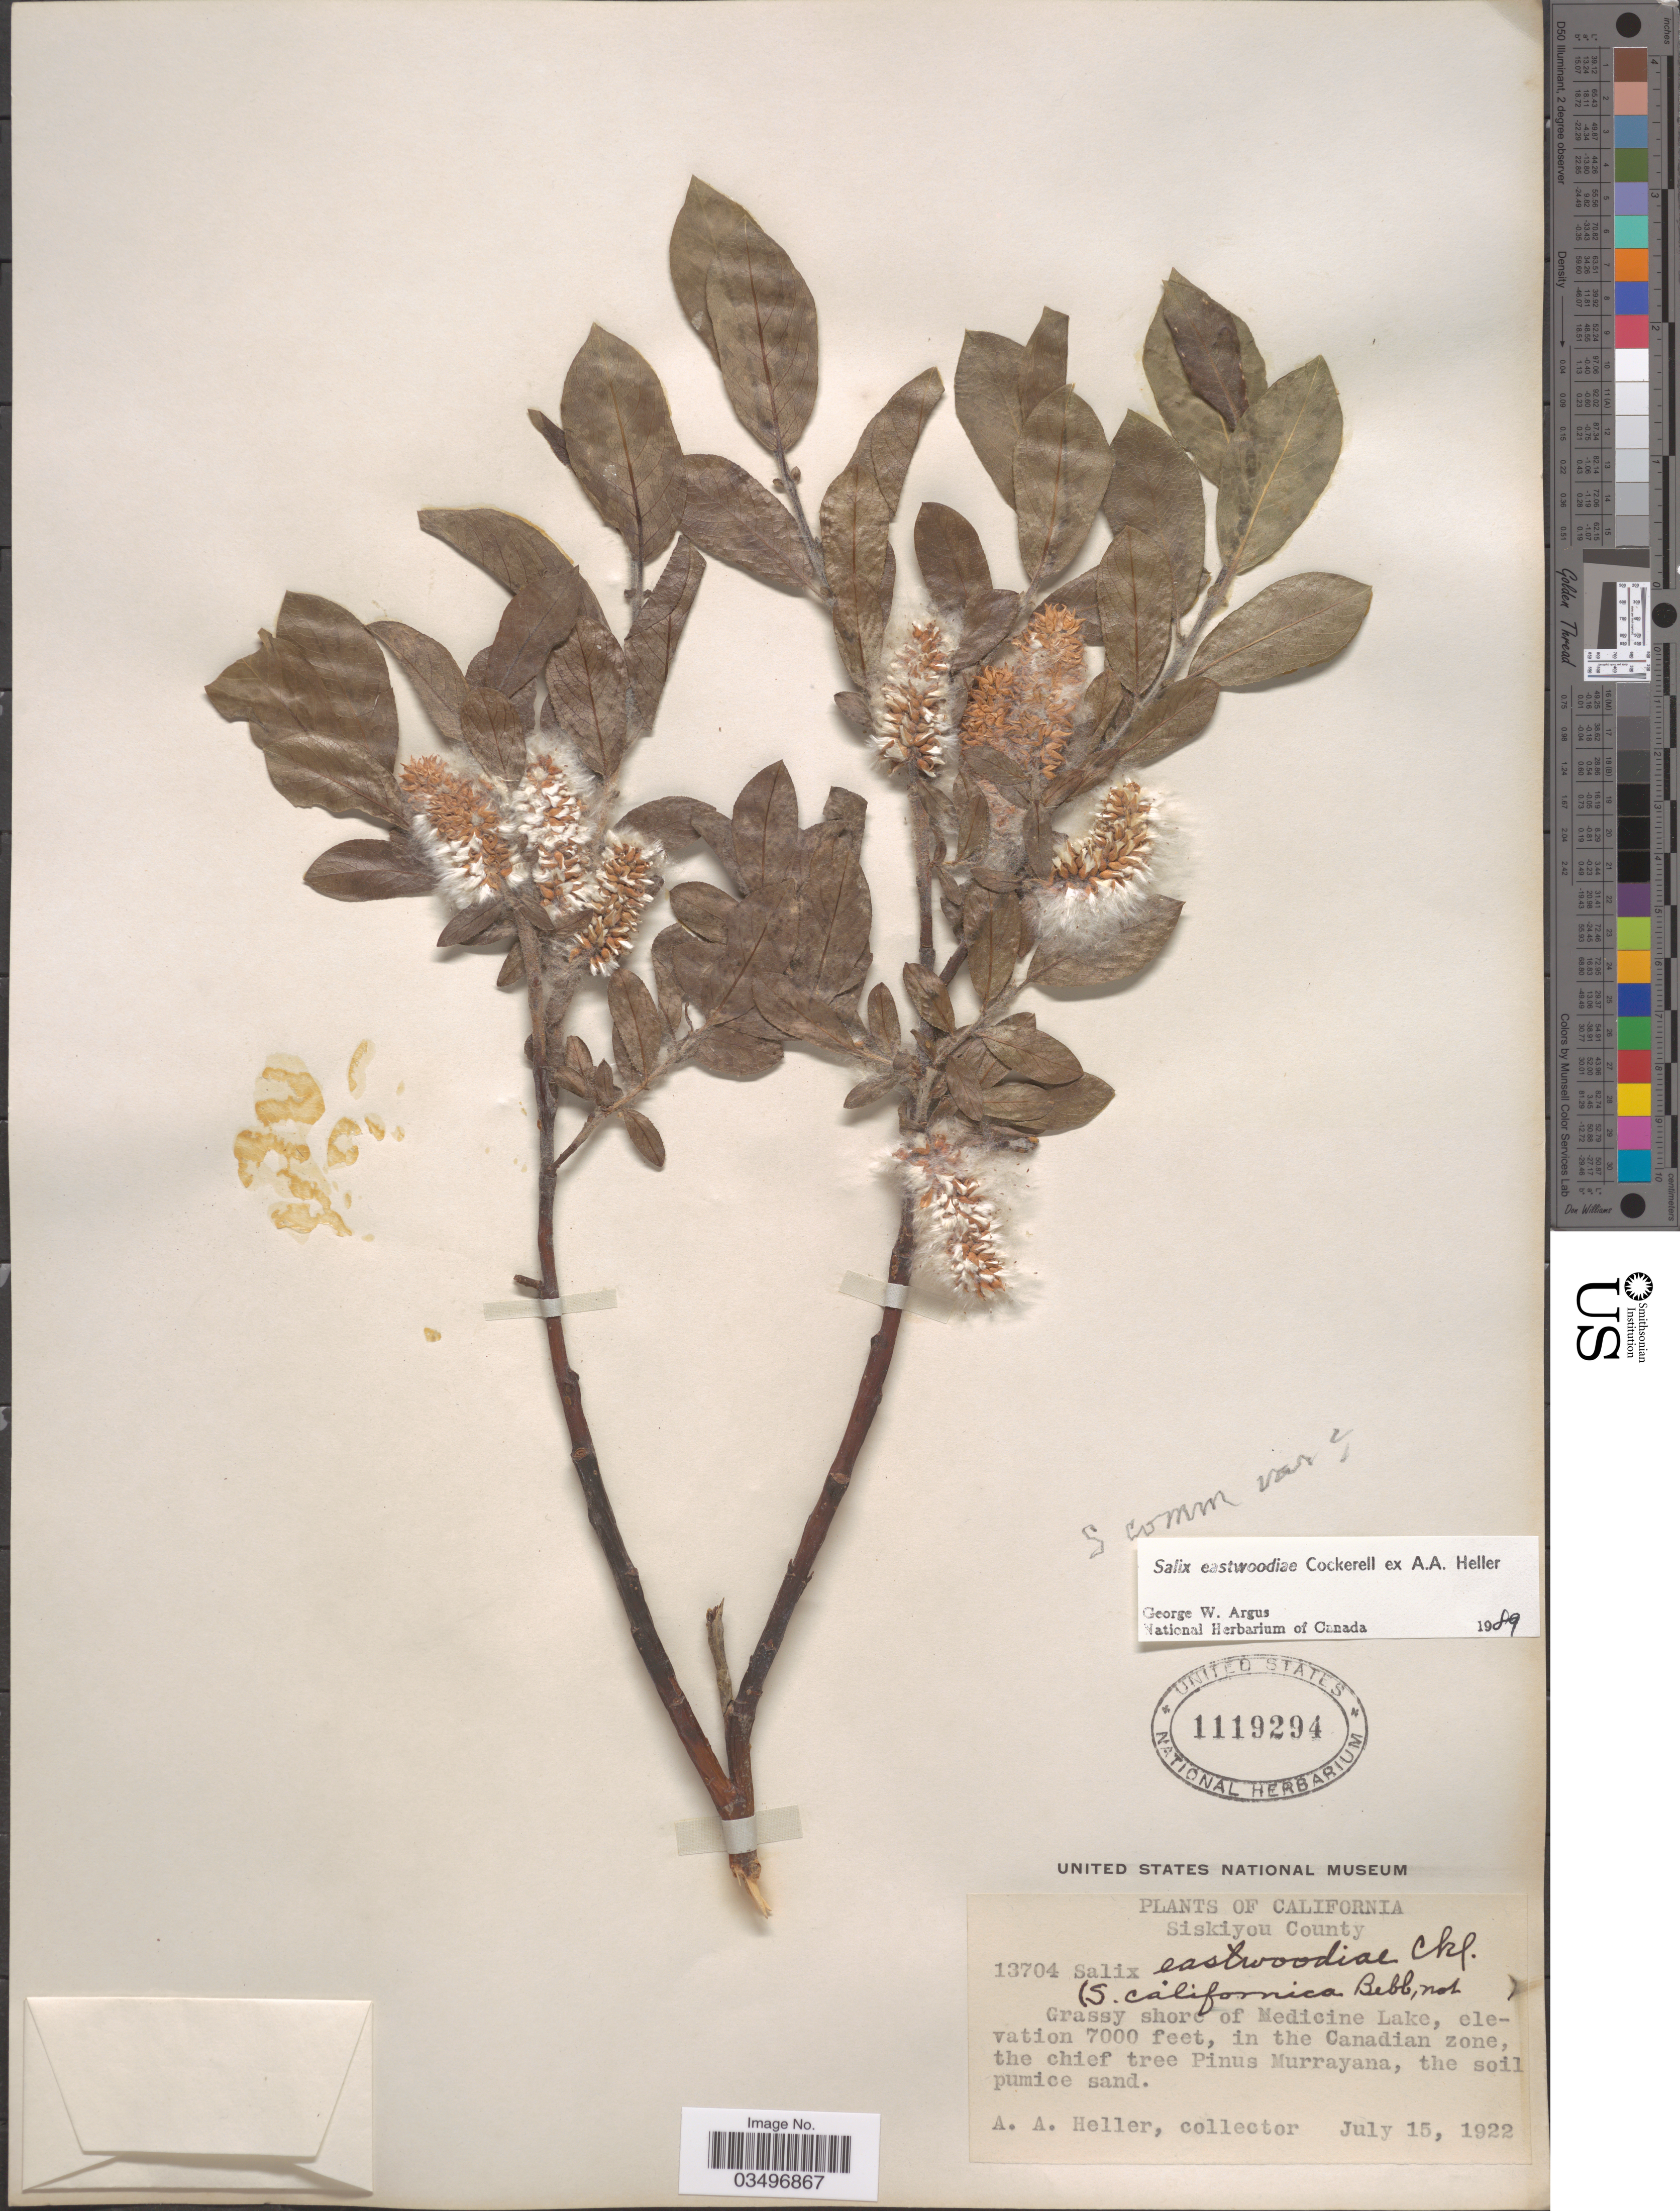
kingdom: Plantae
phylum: Tracheophyta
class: Magnoliopsida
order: Malpighiales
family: Salicaceae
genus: Salix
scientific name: Salix eastwoodiae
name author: Cockerell ex A. Heller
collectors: A. A. Heller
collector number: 13704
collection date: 1922-07-15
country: United States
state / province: California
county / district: Siskiyou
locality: Siskiyou County. Grassy shore of Medicine Lake, in the Canadian zone.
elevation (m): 2134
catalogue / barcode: US 1119294